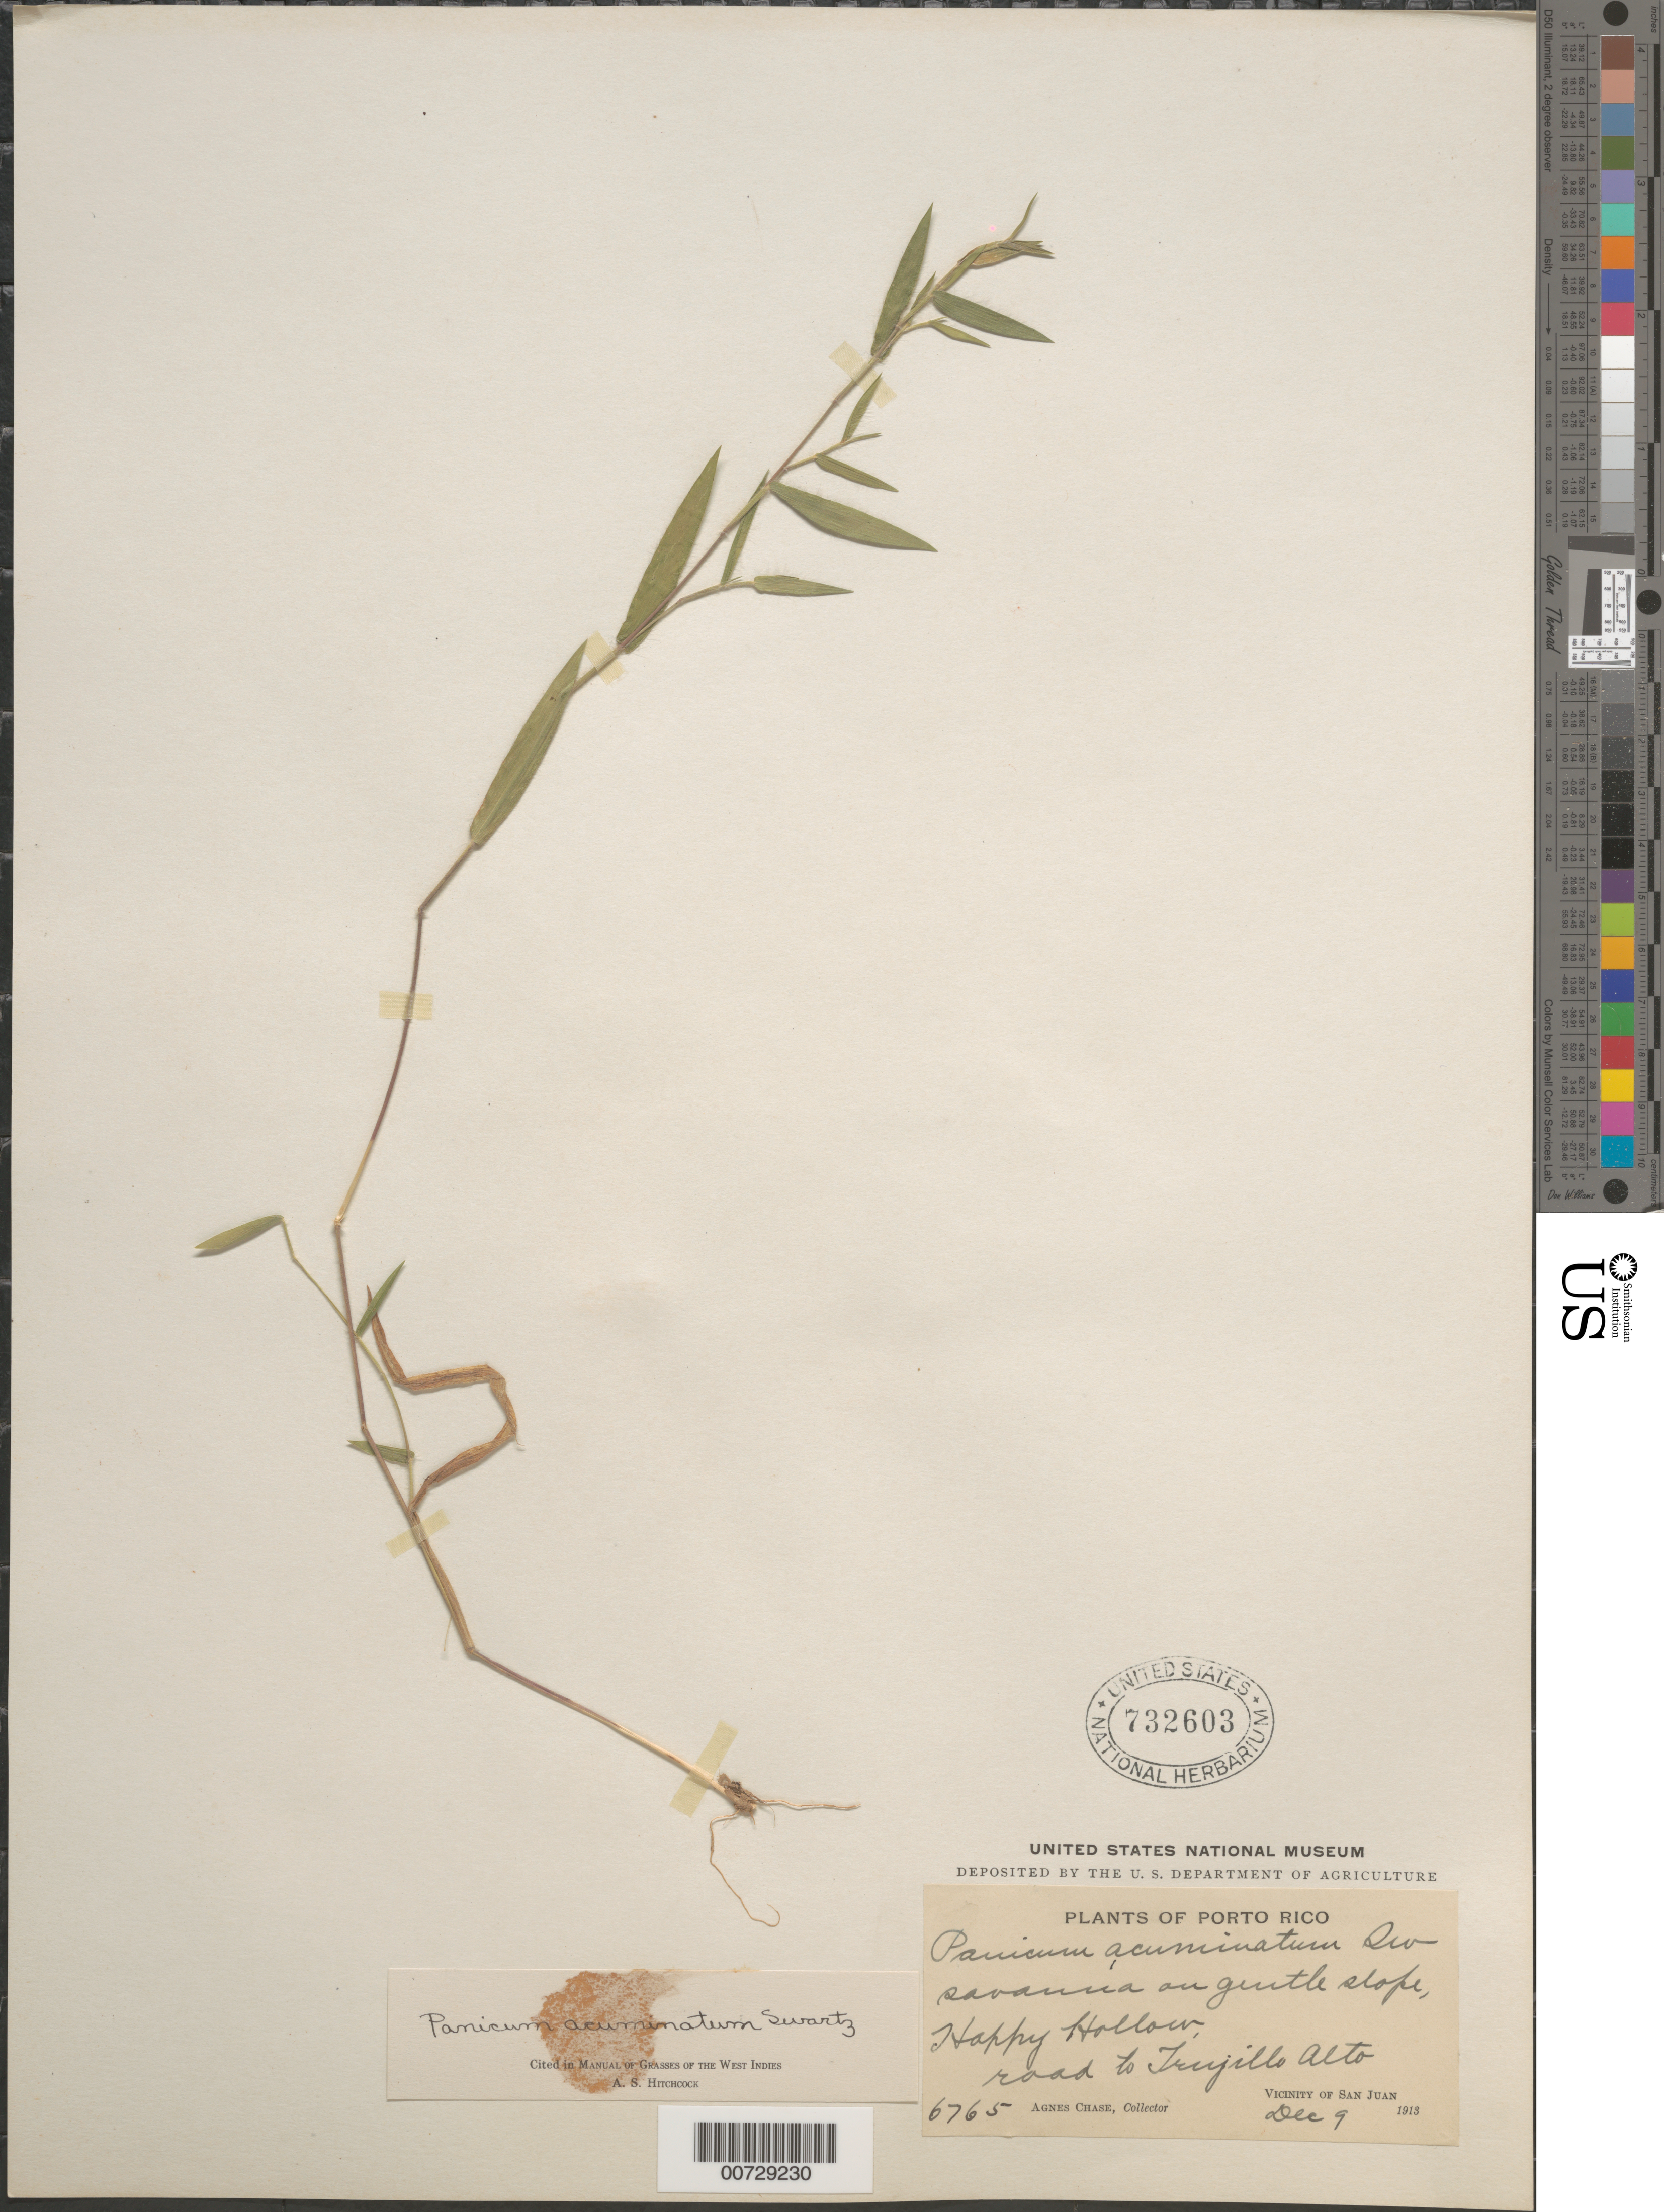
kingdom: Plantae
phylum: Tracheophyta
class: Liliopsida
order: Poales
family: Poaceae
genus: Dichanthelium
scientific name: Dichanthelium acuminatum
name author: (Sw.) Gould & C.A. Clark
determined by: Hitchcock, Albert S.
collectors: A. Chase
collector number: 6765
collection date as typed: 09 Dec 1913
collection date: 1913-12-09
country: Puerto Rico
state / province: San Juan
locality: San Juan, vic of; Happy Hollow, road to Trujillo Alto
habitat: Savanna on gentle slope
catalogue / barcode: US 732603